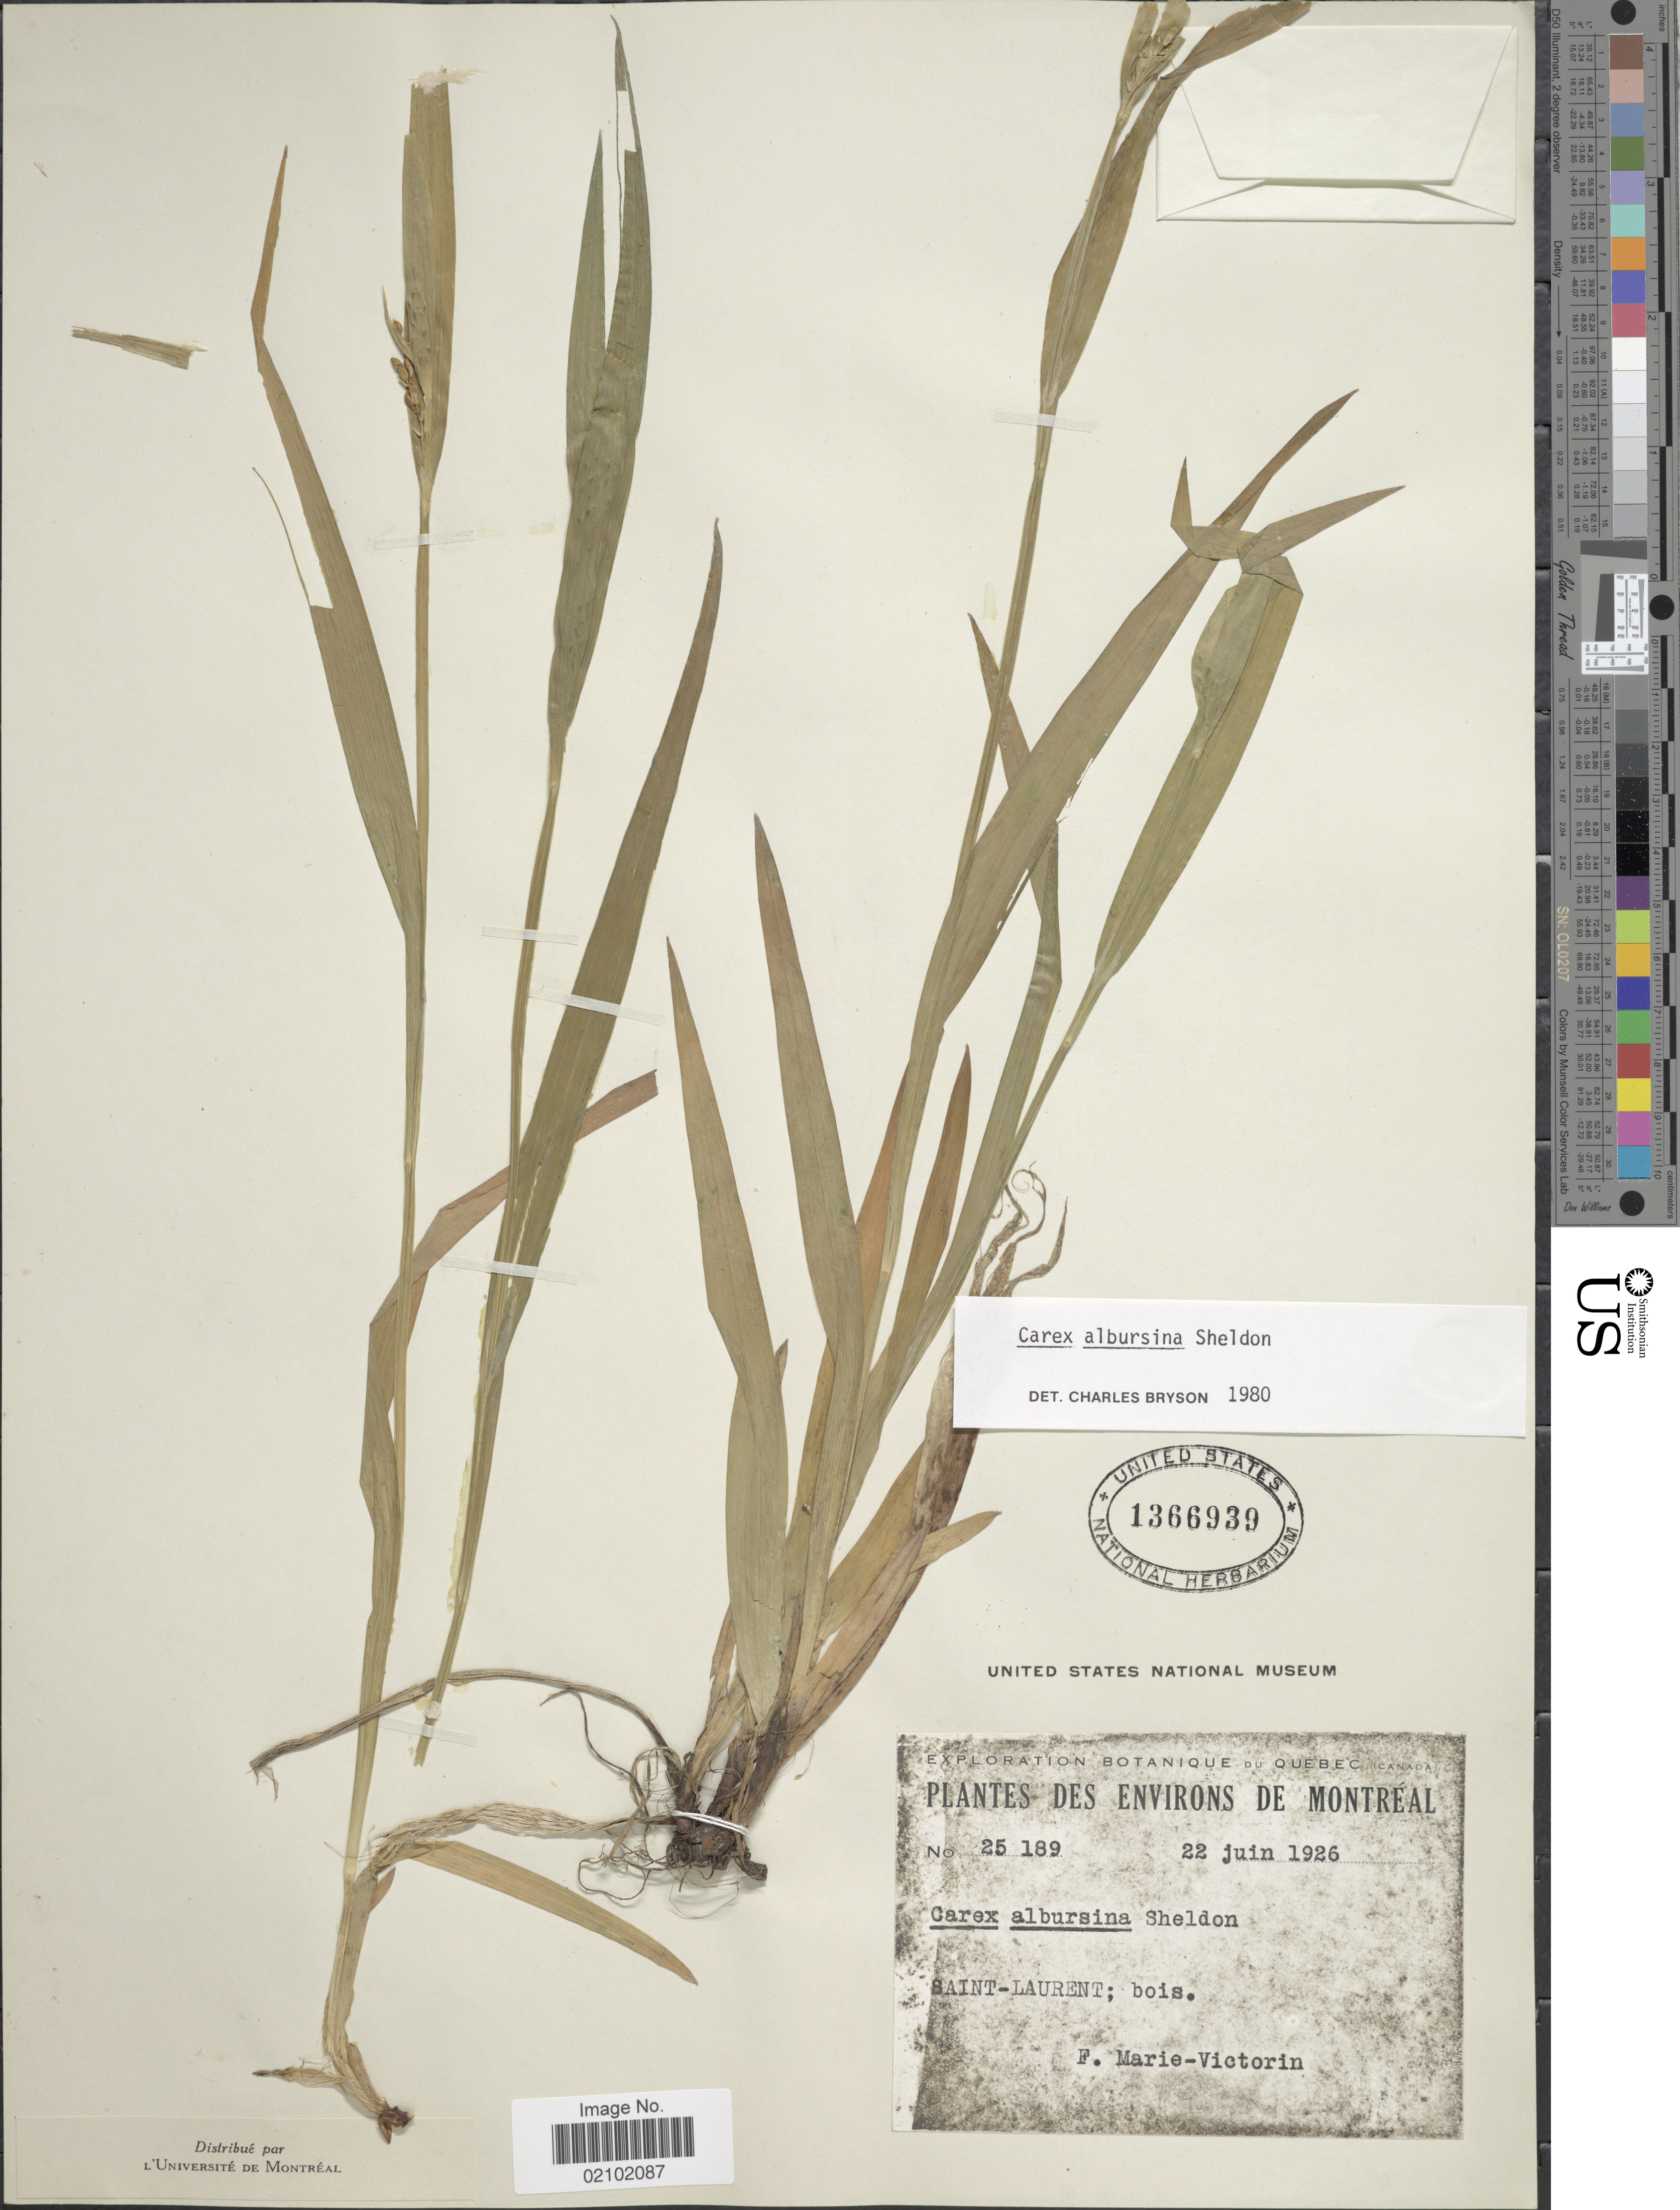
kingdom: Plantae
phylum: Tracheophyta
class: Liliopsida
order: Poales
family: Cyperaceae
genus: Carex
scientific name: Carex albursina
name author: E. Sheld.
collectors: F. Marie-Victorin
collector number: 25189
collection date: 1926-06-22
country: Canada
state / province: Quebec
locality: Environs de Montreal. Saint-Laurent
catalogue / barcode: US 1366939